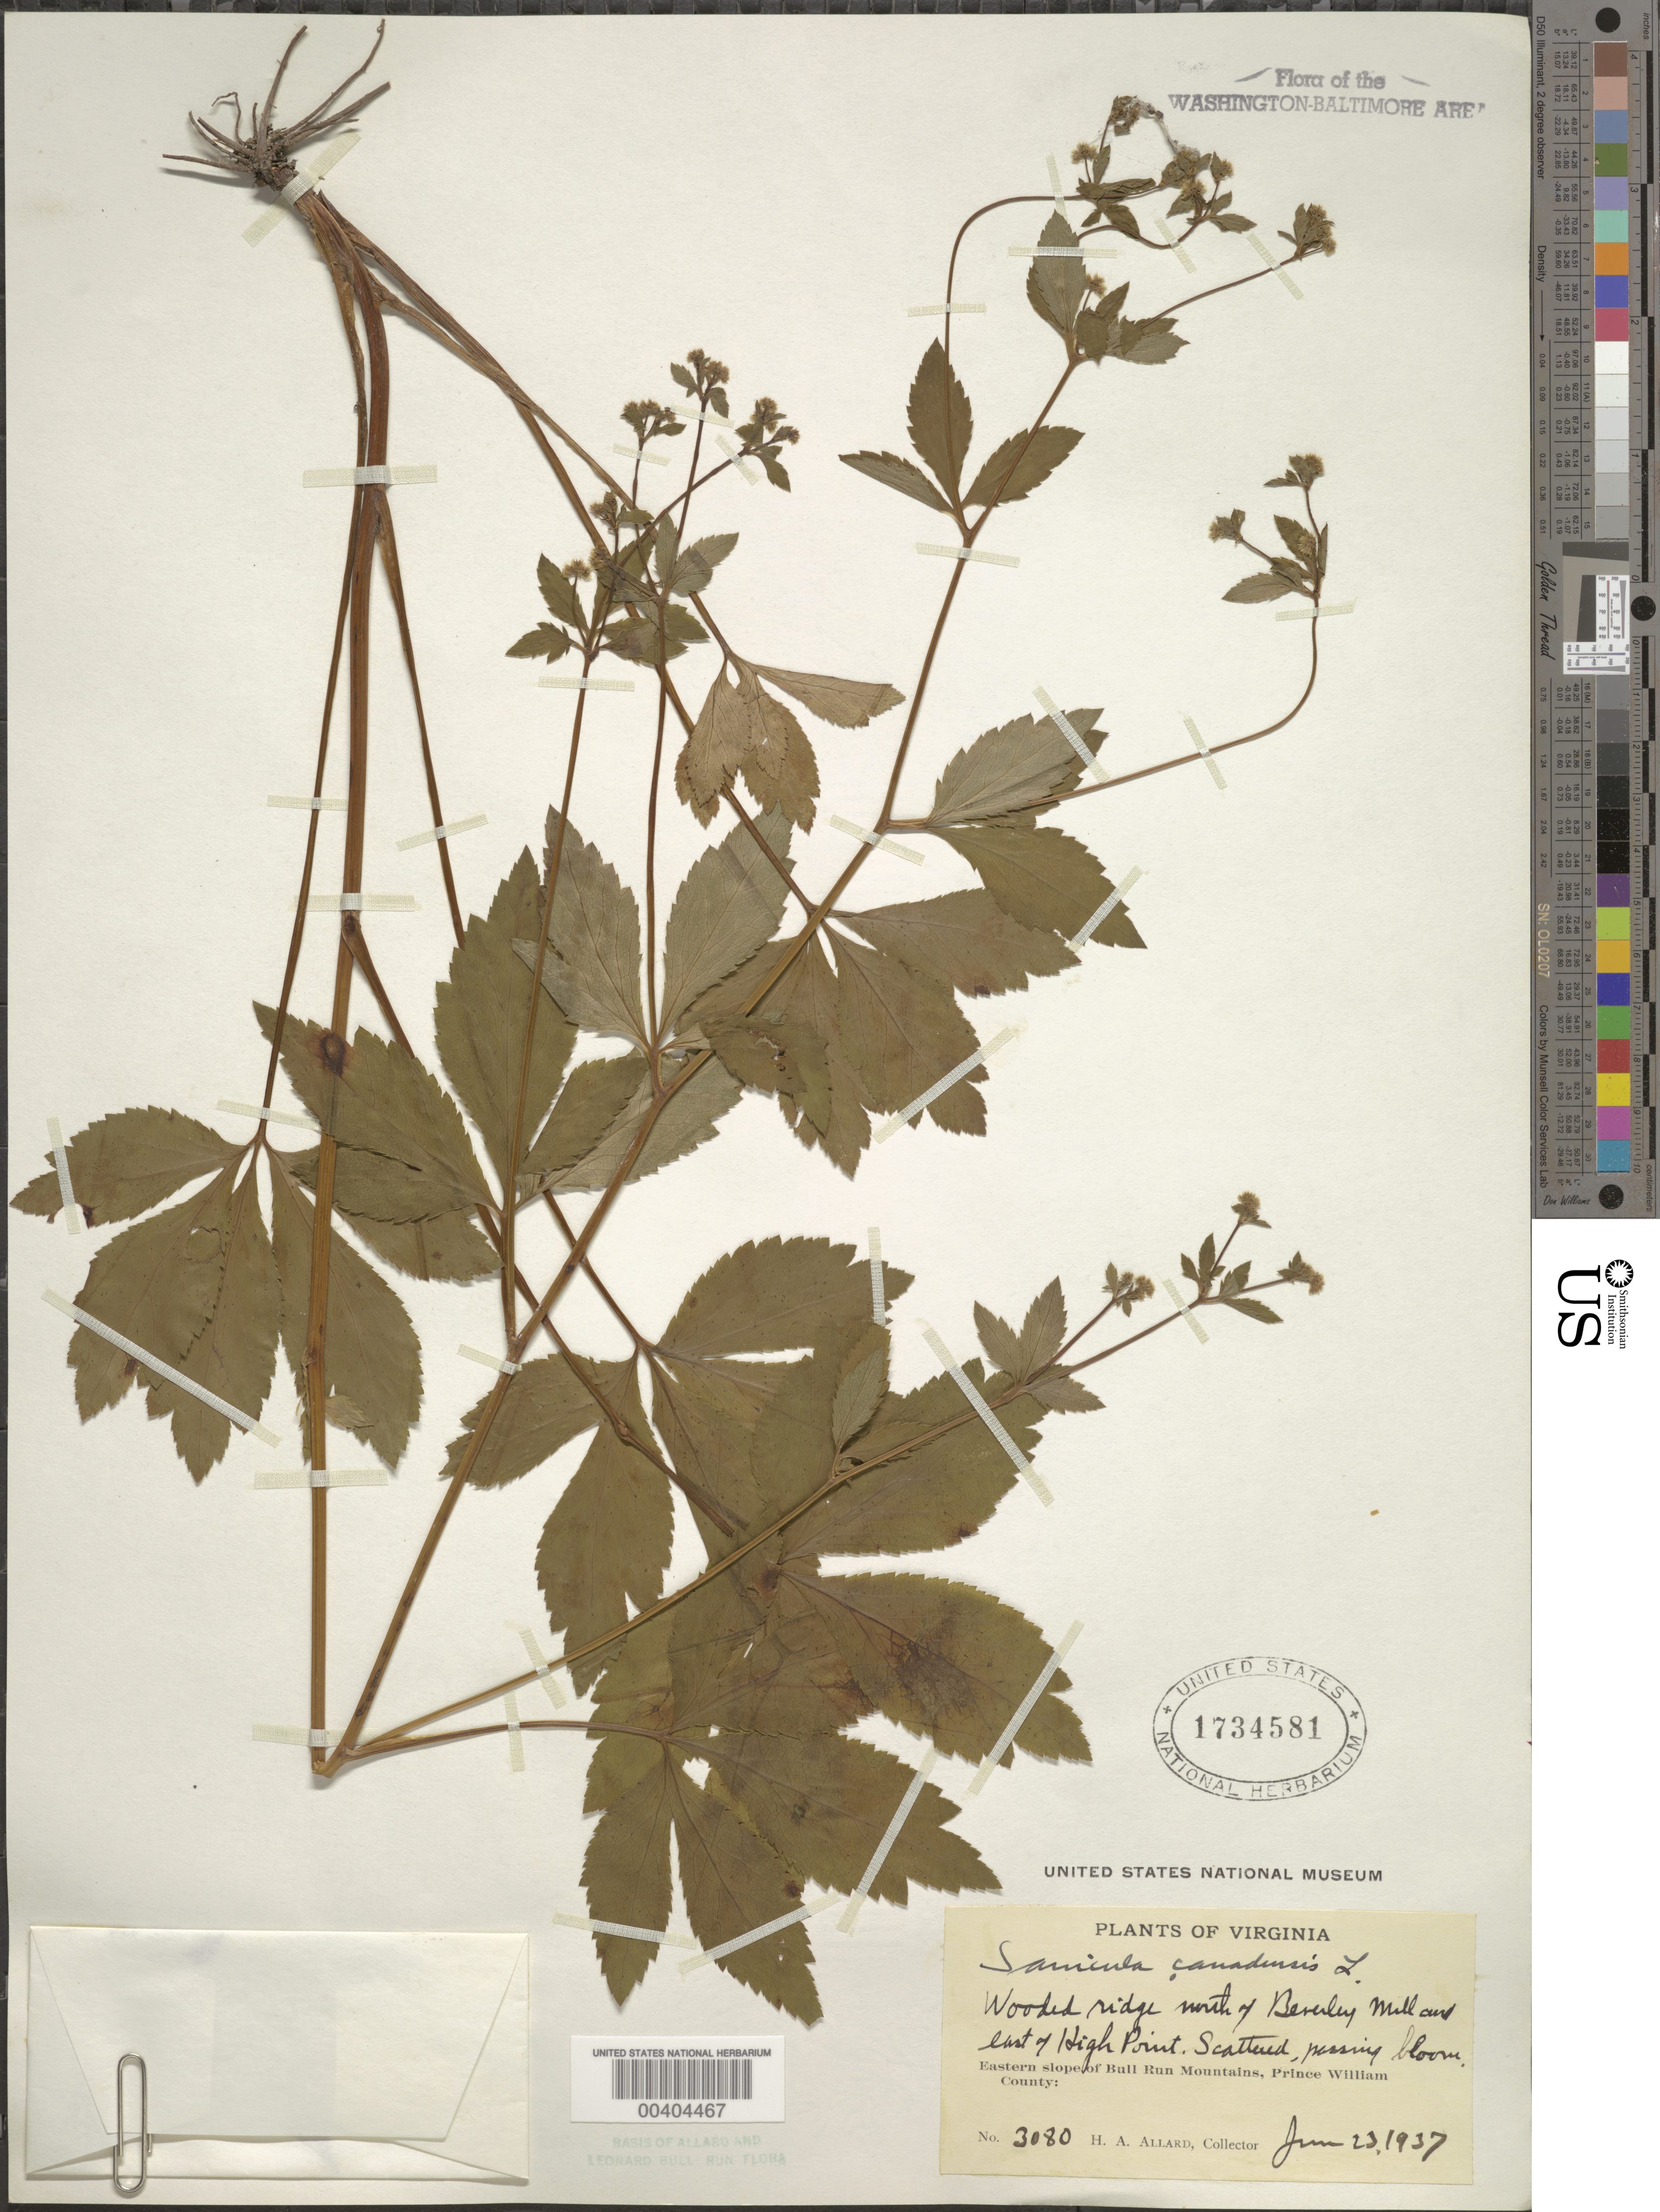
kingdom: Plantae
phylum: Tracheophyta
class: Magnoliopsida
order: Apiales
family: Apiaceae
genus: Sanicula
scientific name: Sanicula canadensis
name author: L.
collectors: H. A. Allard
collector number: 3080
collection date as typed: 23 Jun 1937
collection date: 1937-06-23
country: United States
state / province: Virginia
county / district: Prince William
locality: North of Beverley Mill and east of High Point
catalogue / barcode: US 1734581